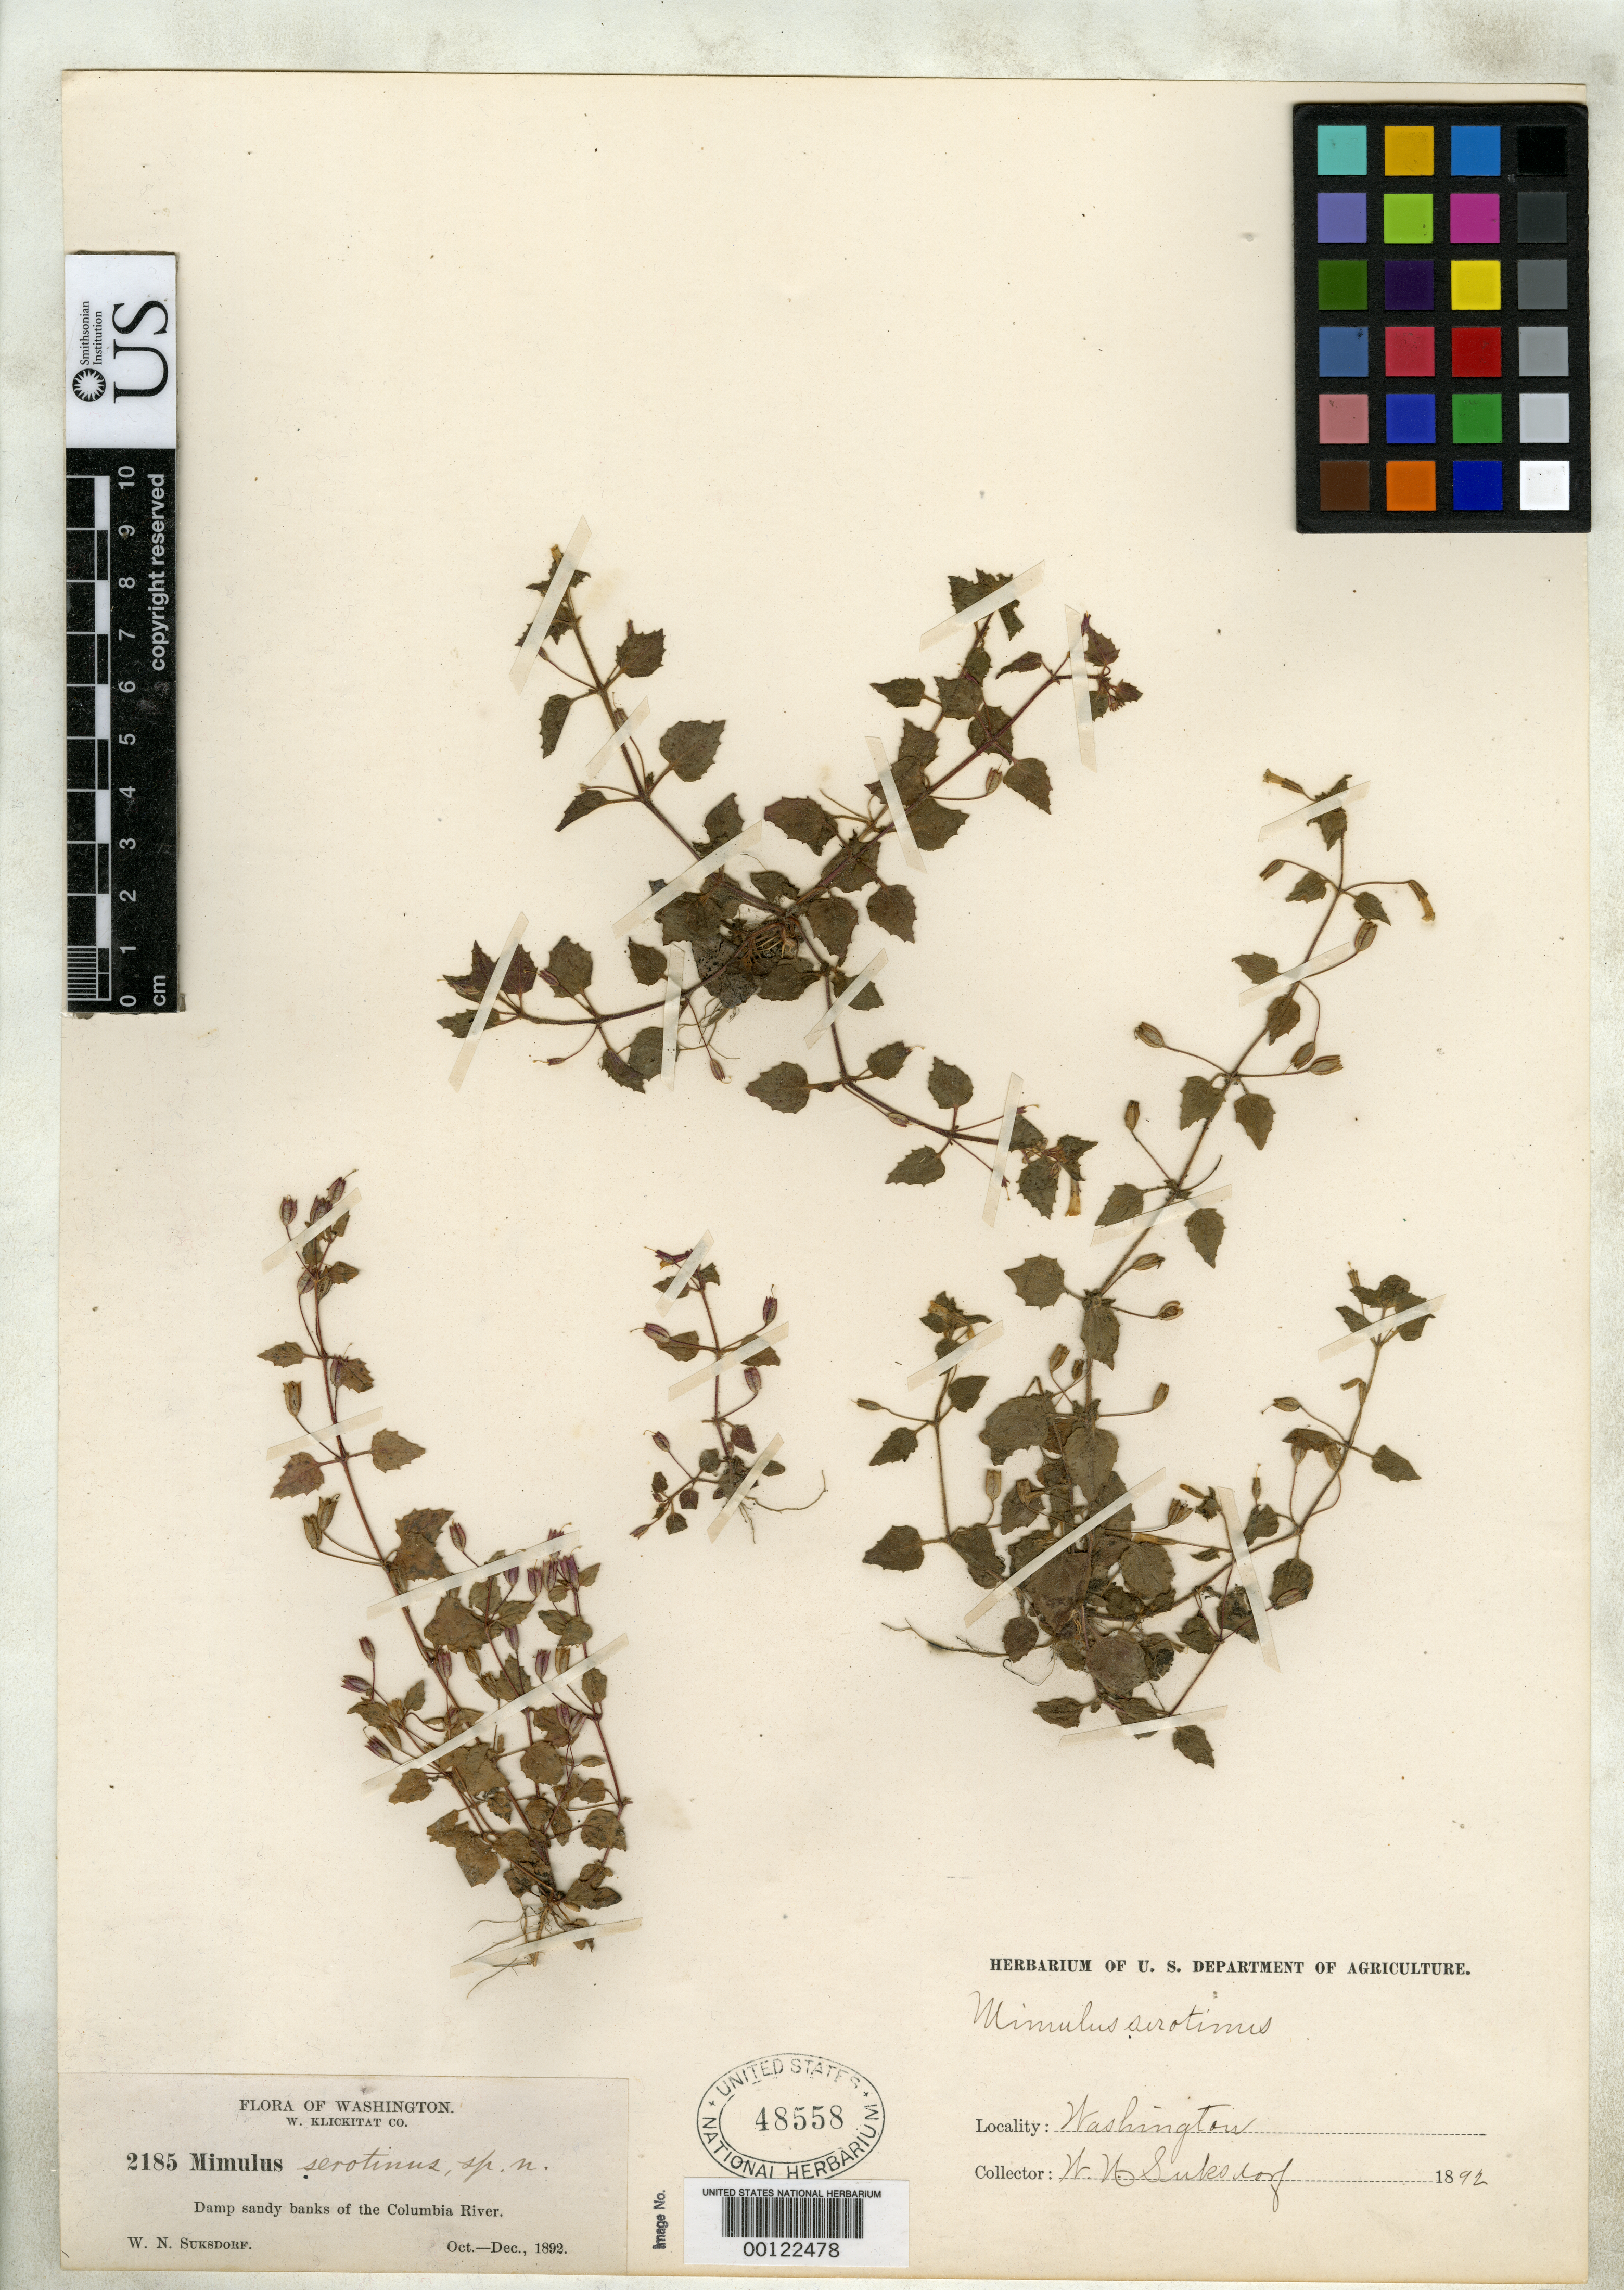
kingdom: Plantae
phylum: Tracheophyta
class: Magnoliopsida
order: Lamiales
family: Phrymaceae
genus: Mimulus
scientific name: Mimulus serotinus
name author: Suksd.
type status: Isotype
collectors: W. N. Suksdorf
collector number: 2185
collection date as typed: Oct 1892 to -- Dec 1892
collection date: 1892-10/1892-12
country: United States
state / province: Washington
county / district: Klickitat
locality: Banks of Columbia River.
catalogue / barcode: US 48558